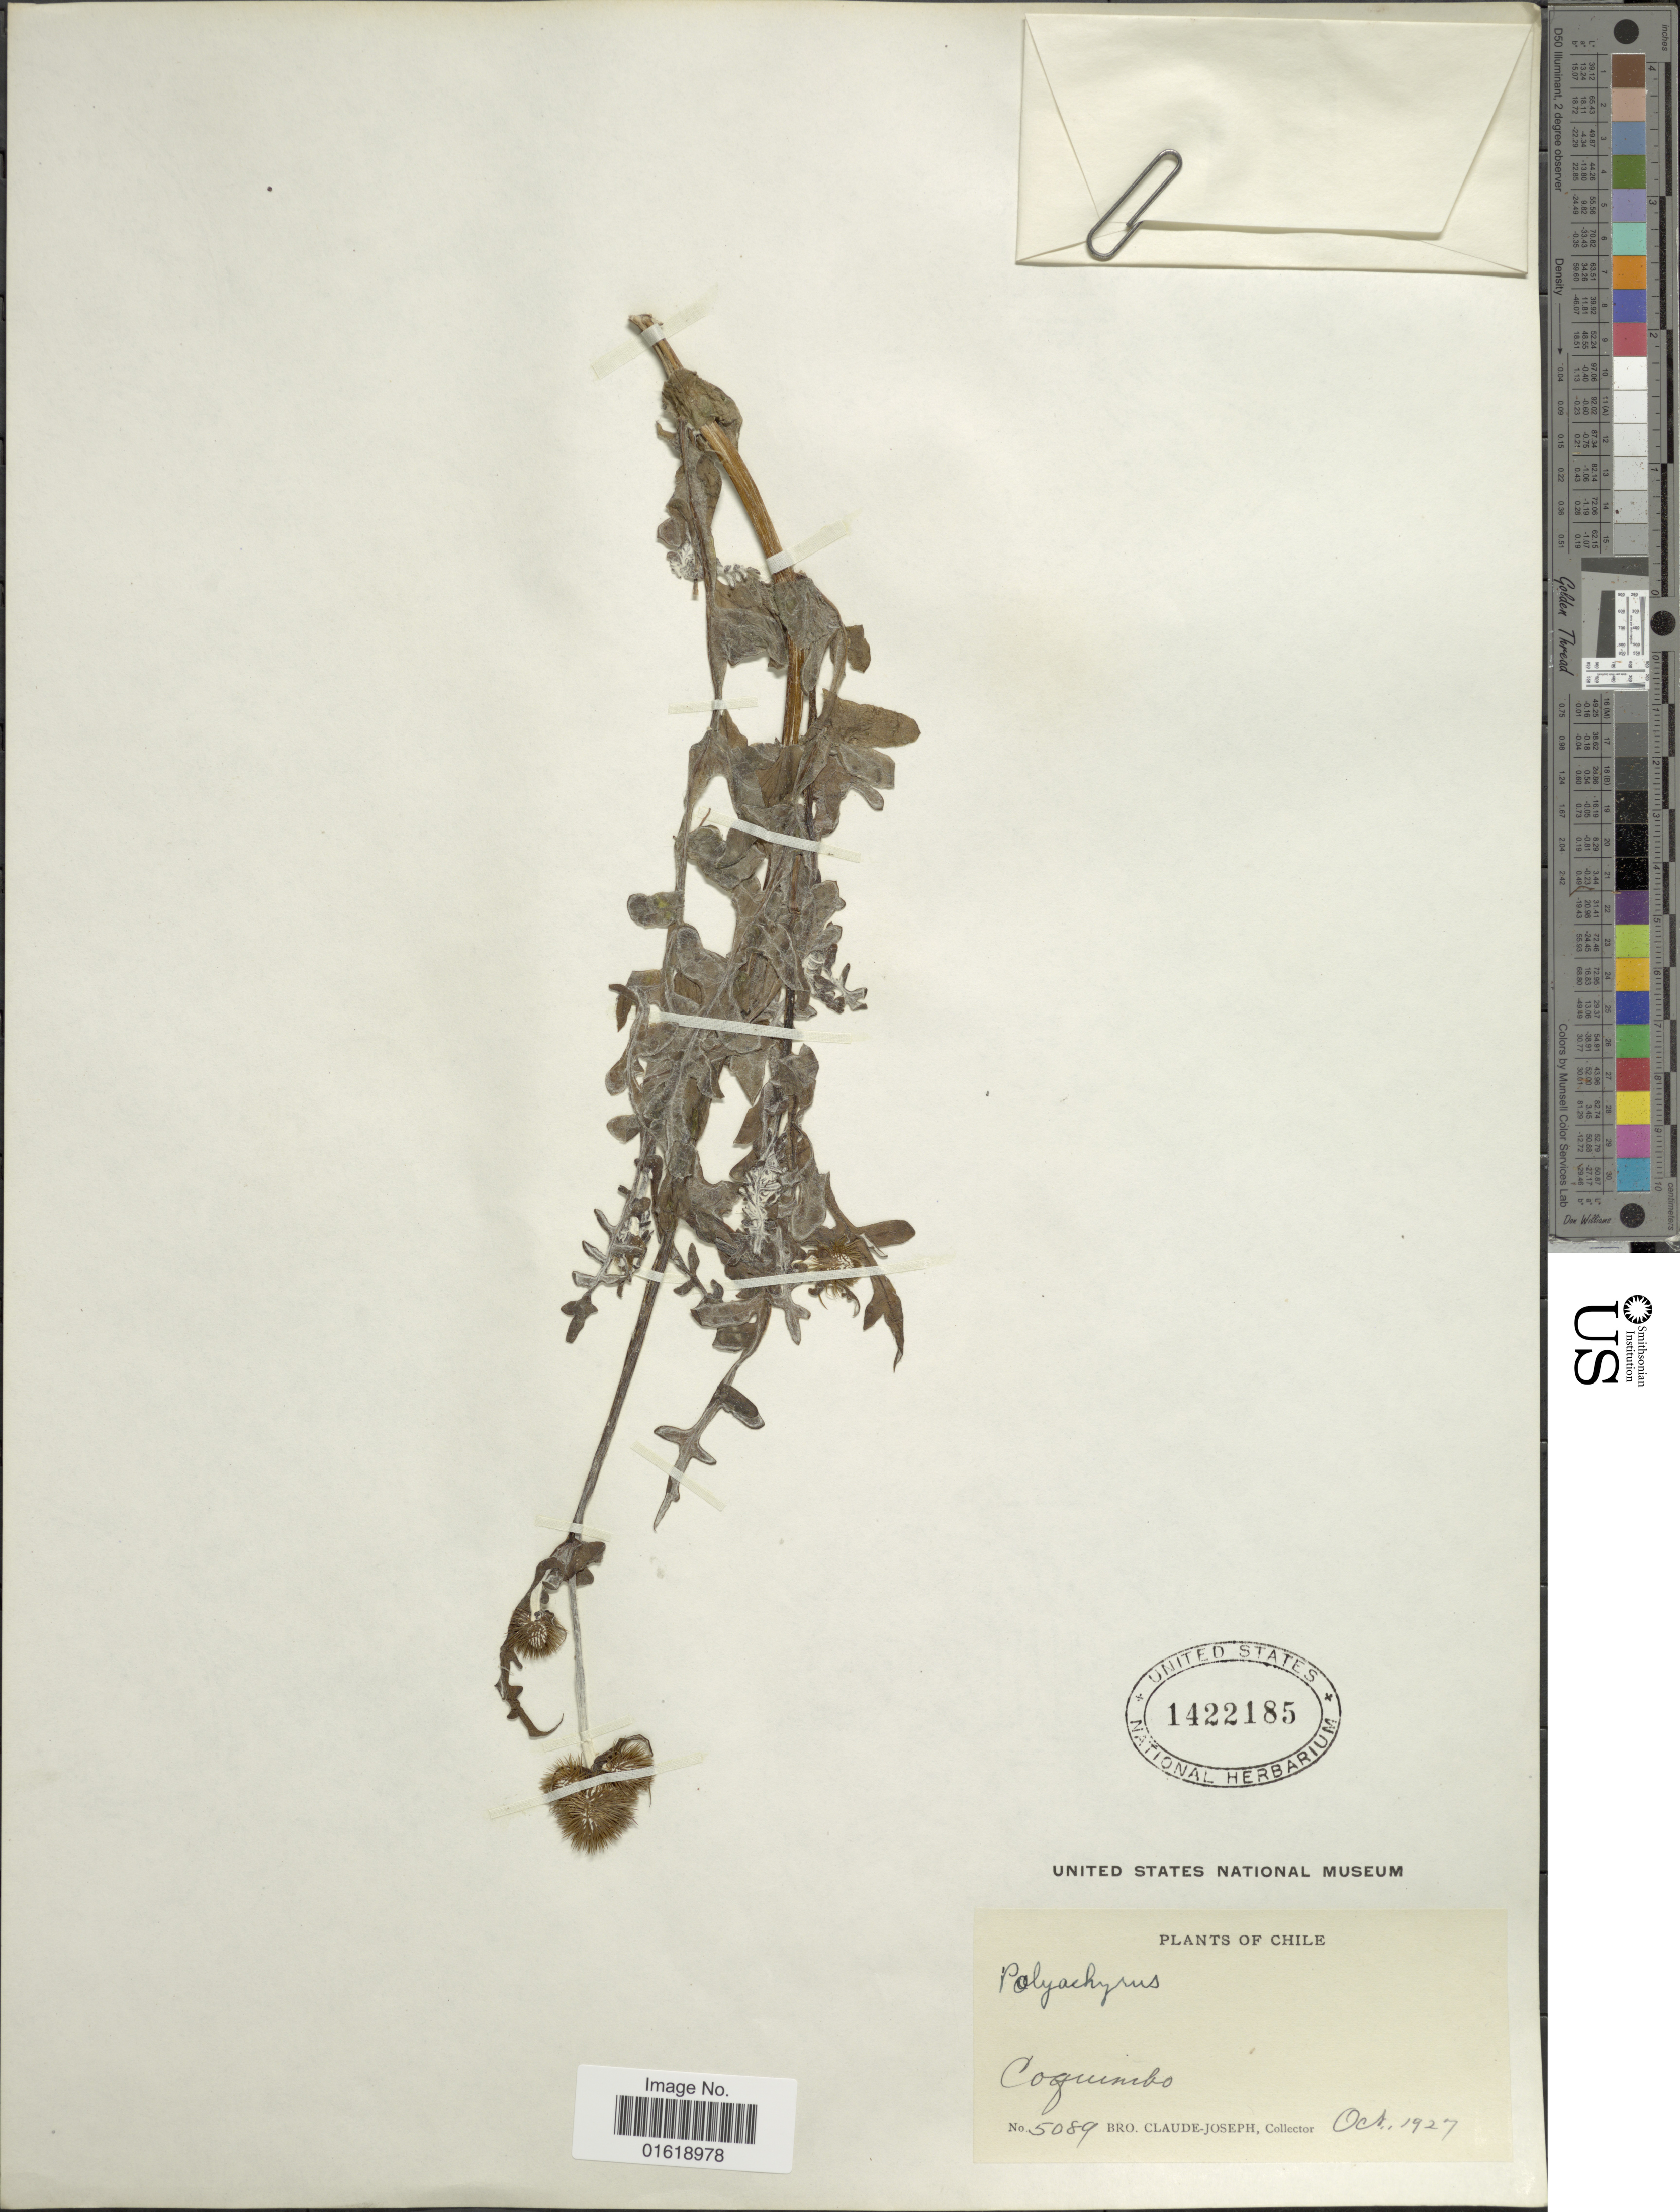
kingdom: Plantae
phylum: Tracheophyta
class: Magnoliopsida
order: Asterales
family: Asteraceae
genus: Polyachyrus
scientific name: Polyachyrus poeppigii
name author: Kunze ex Less.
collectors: Bro. Claude-Joseph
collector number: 5089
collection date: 1927-10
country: Chile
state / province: Coquimbo (IV)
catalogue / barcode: US 1422185